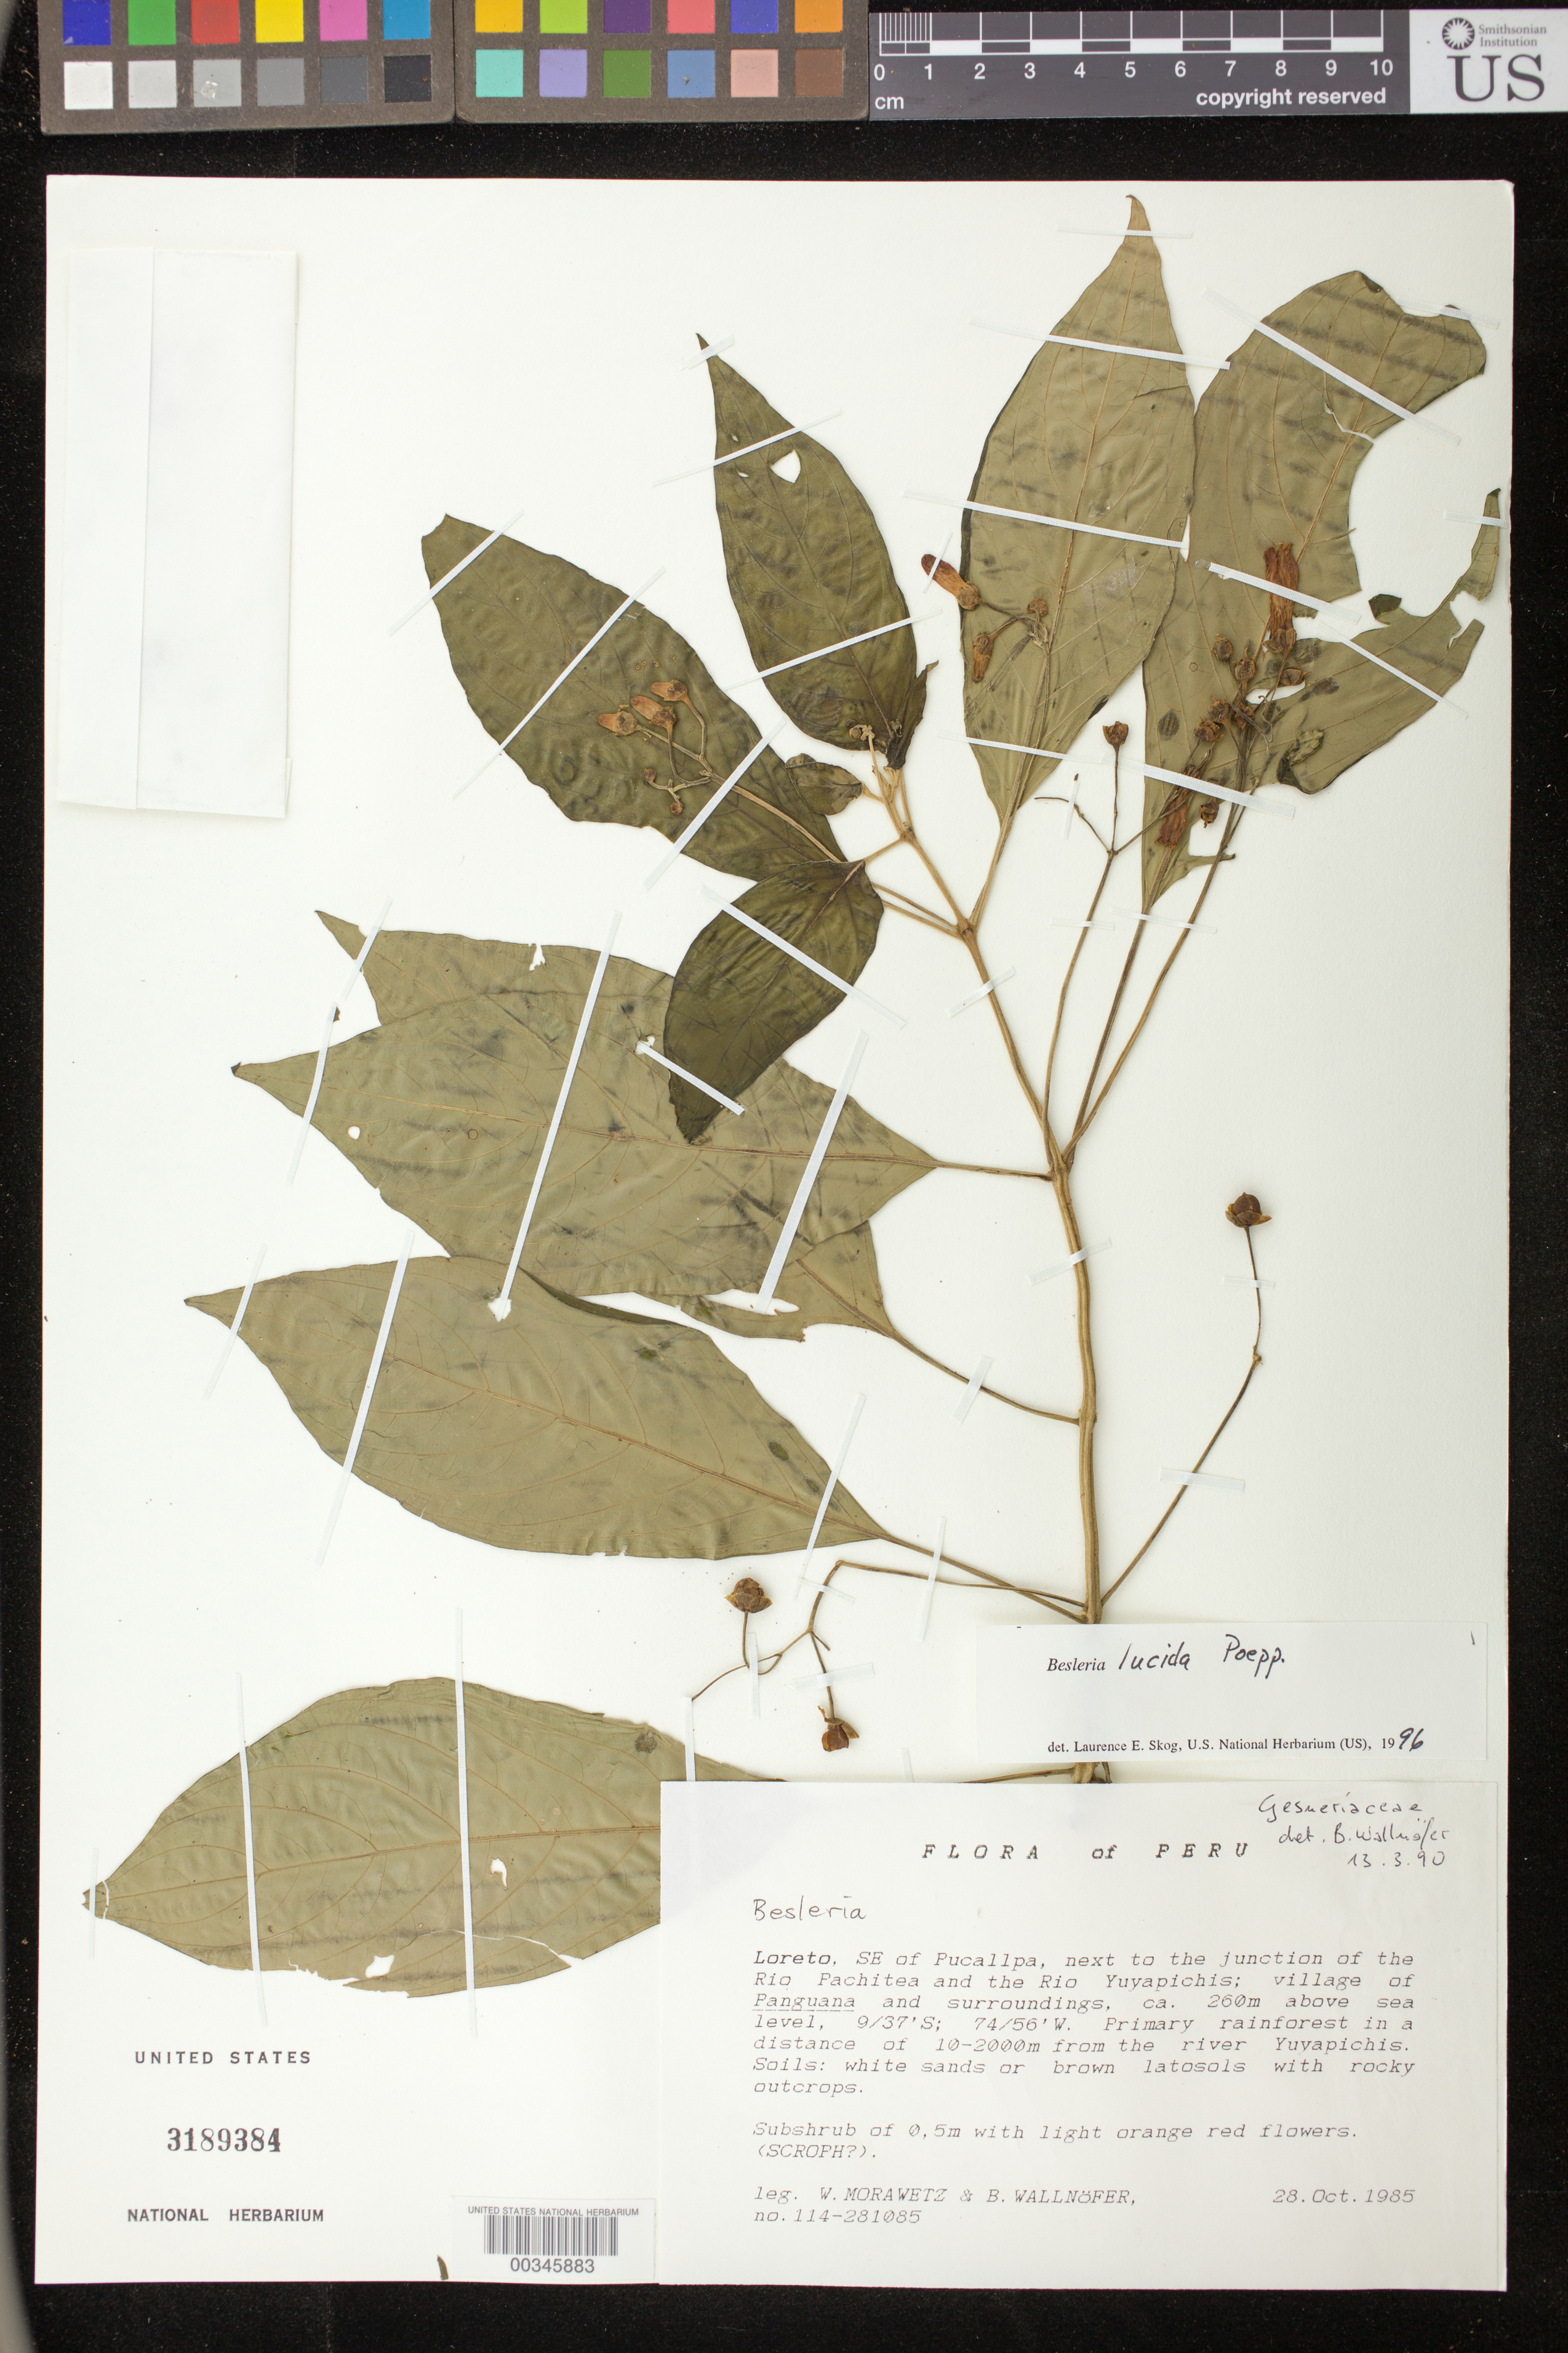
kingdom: Plantae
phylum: Tracheophyta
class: Magnoliopsida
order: Lamiales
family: Gesneriaceae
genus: Besleria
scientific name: Besleria lucida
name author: Poepp.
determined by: Skog, Laurence E.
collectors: W. Morawetz & B. Wallnöfer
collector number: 114- 281085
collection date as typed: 28 Oct 1985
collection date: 1985-10-28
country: Peru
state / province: Huánuco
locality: Loreto, SE of Pucallpa, next to the junction of the Rio Pachitea and the Rio Yuyapichis; village of Panguana and surroundings, 10-2000 m from the river Yuyapichis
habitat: Primary rain forest; soils: white sands or brown latosols with rocky outcrops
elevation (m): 260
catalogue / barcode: US 3189384